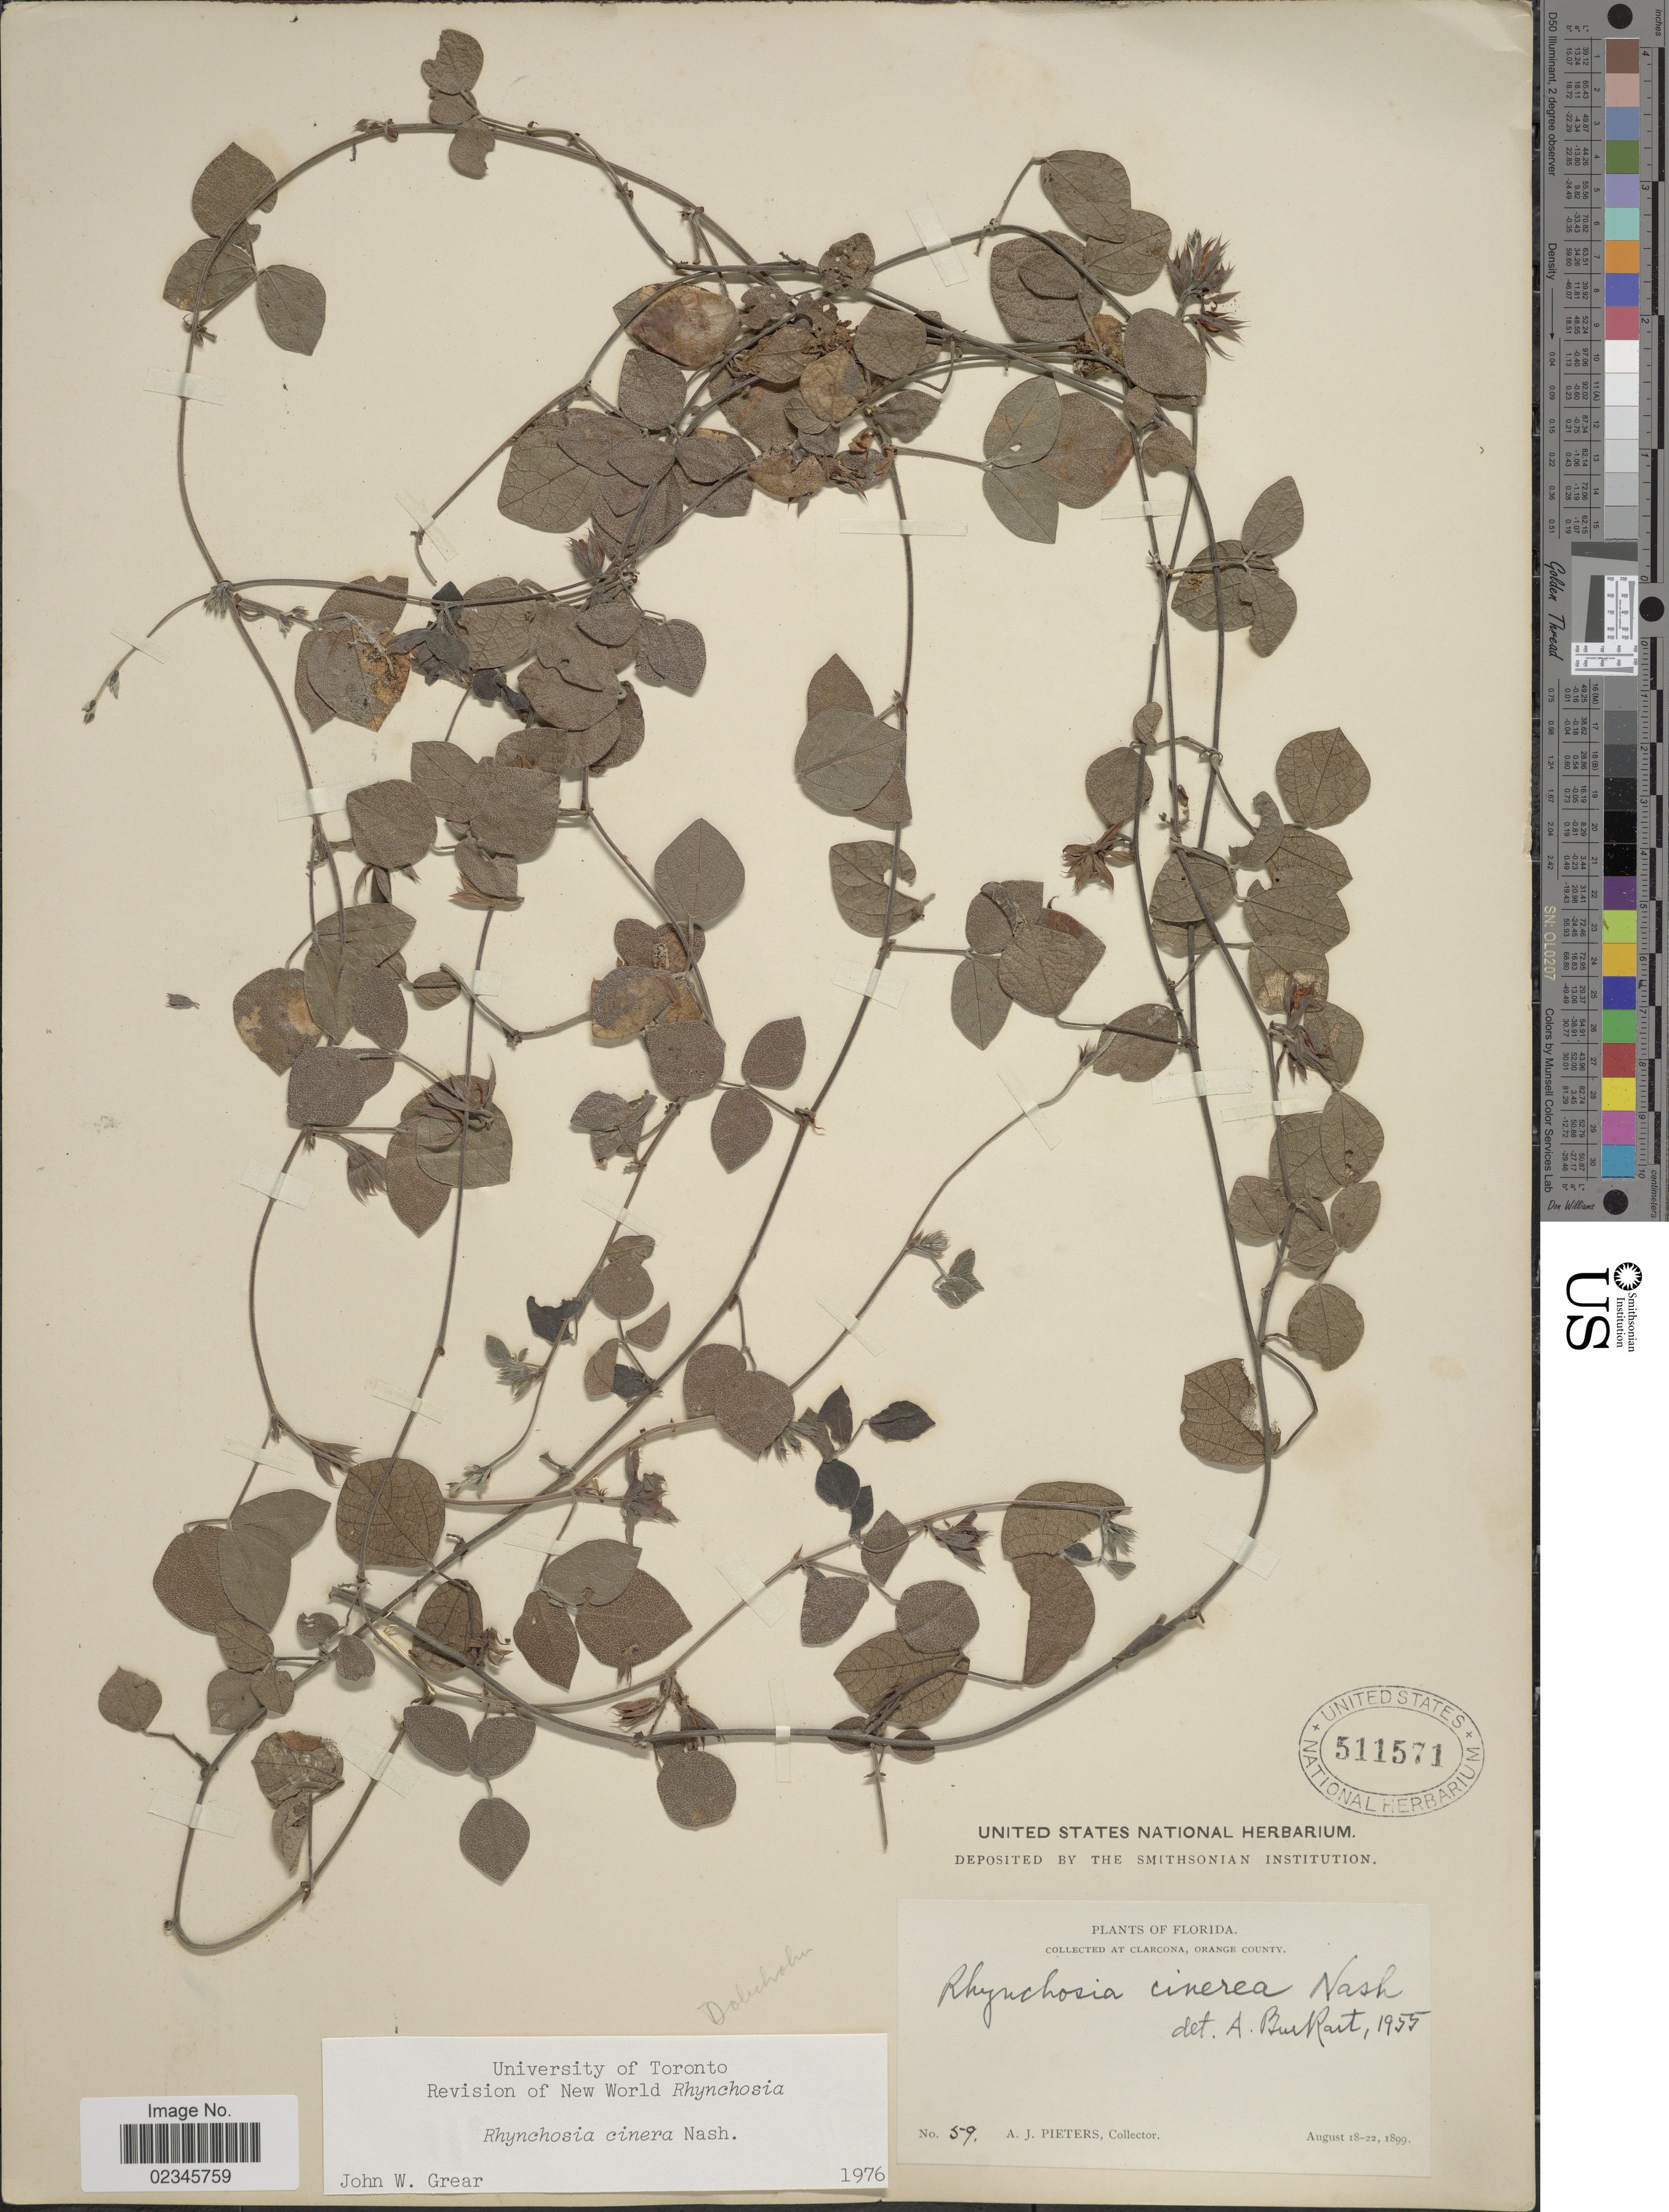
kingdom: Plantae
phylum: Tracheophyta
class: Magnoliopsida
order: Fabales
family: Fabaceae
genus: Cajanus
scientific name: Cajanus cinereus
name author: (F. Muell. ex Benth.) F. Muell.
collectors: A. Pieters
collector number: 59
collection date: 1899-08-18/1899-08-22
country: United States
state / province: Florida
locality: At Clarcona, Orange County.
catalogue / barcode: US 511571